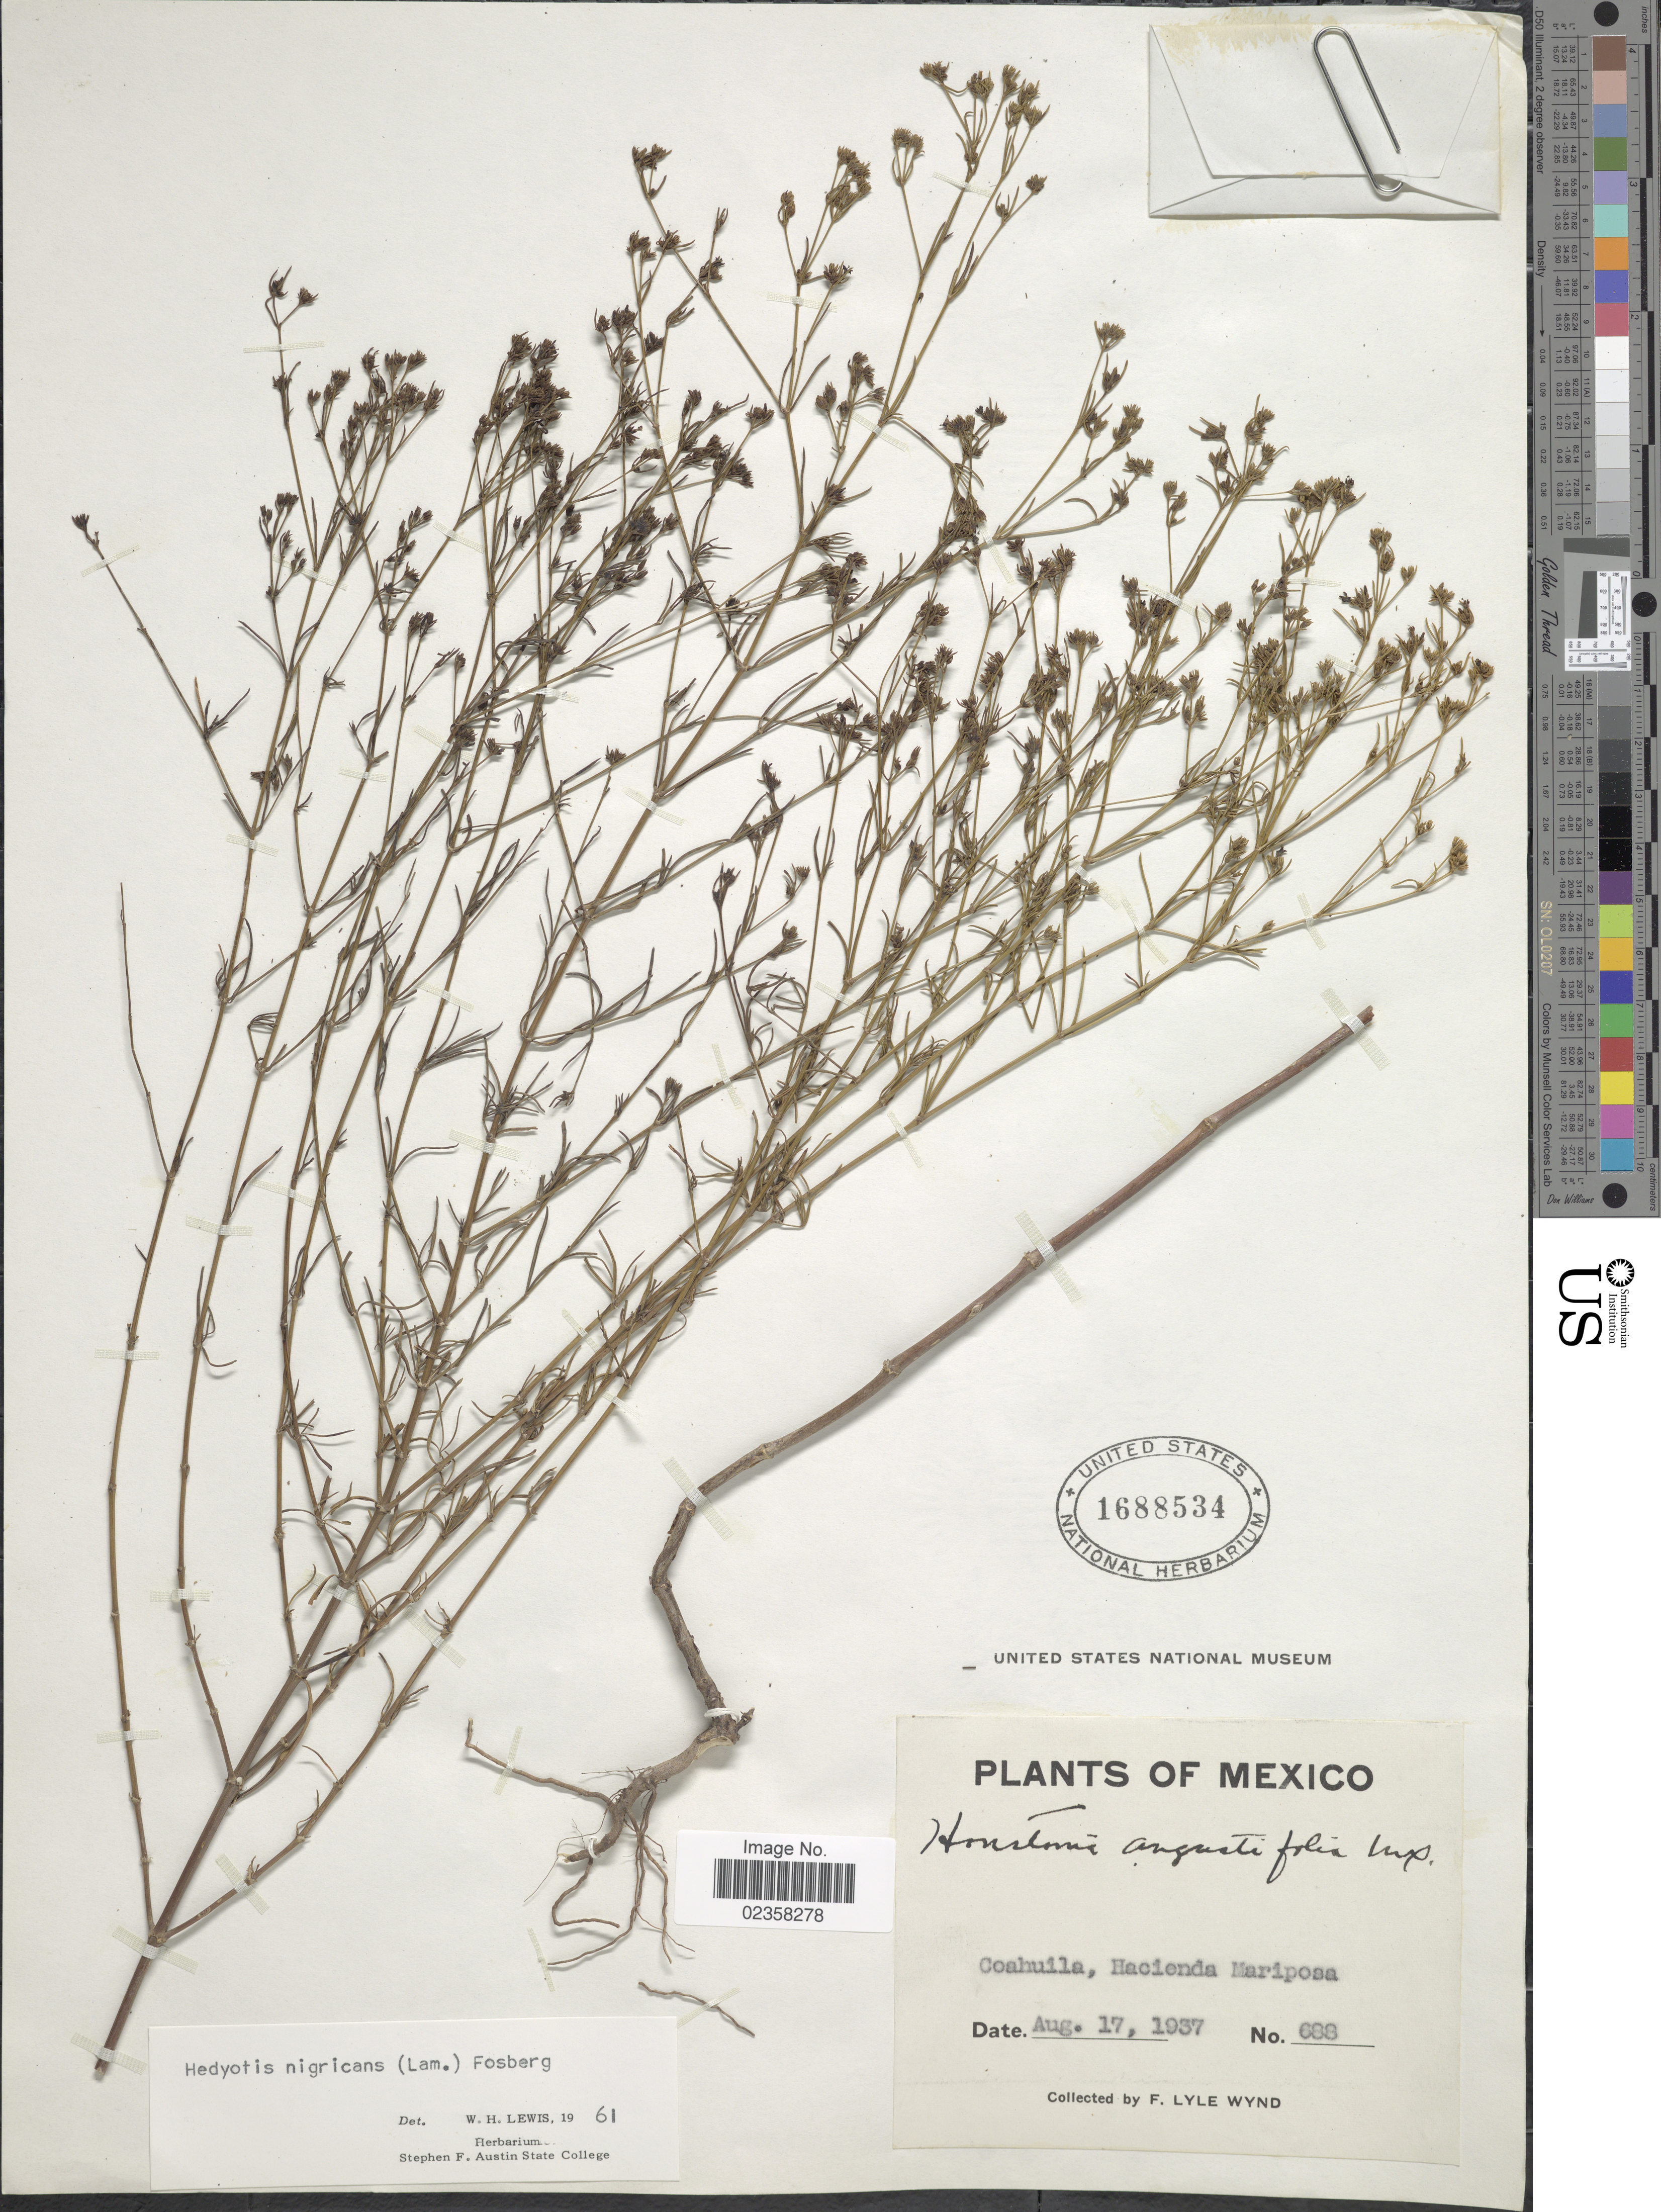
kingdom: Plantae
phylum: Tracheophyta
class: Magnoliopsida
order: Gentianales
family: Rubiaceae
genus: Houstonia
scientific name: Houstonia nigricans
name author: (Lam.) Fernald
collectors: F. L. Wynd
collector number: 688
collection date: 1937-08-17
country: Mexico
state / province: Coahuila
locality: Hacienda Mariposa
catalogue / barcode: US 1688534